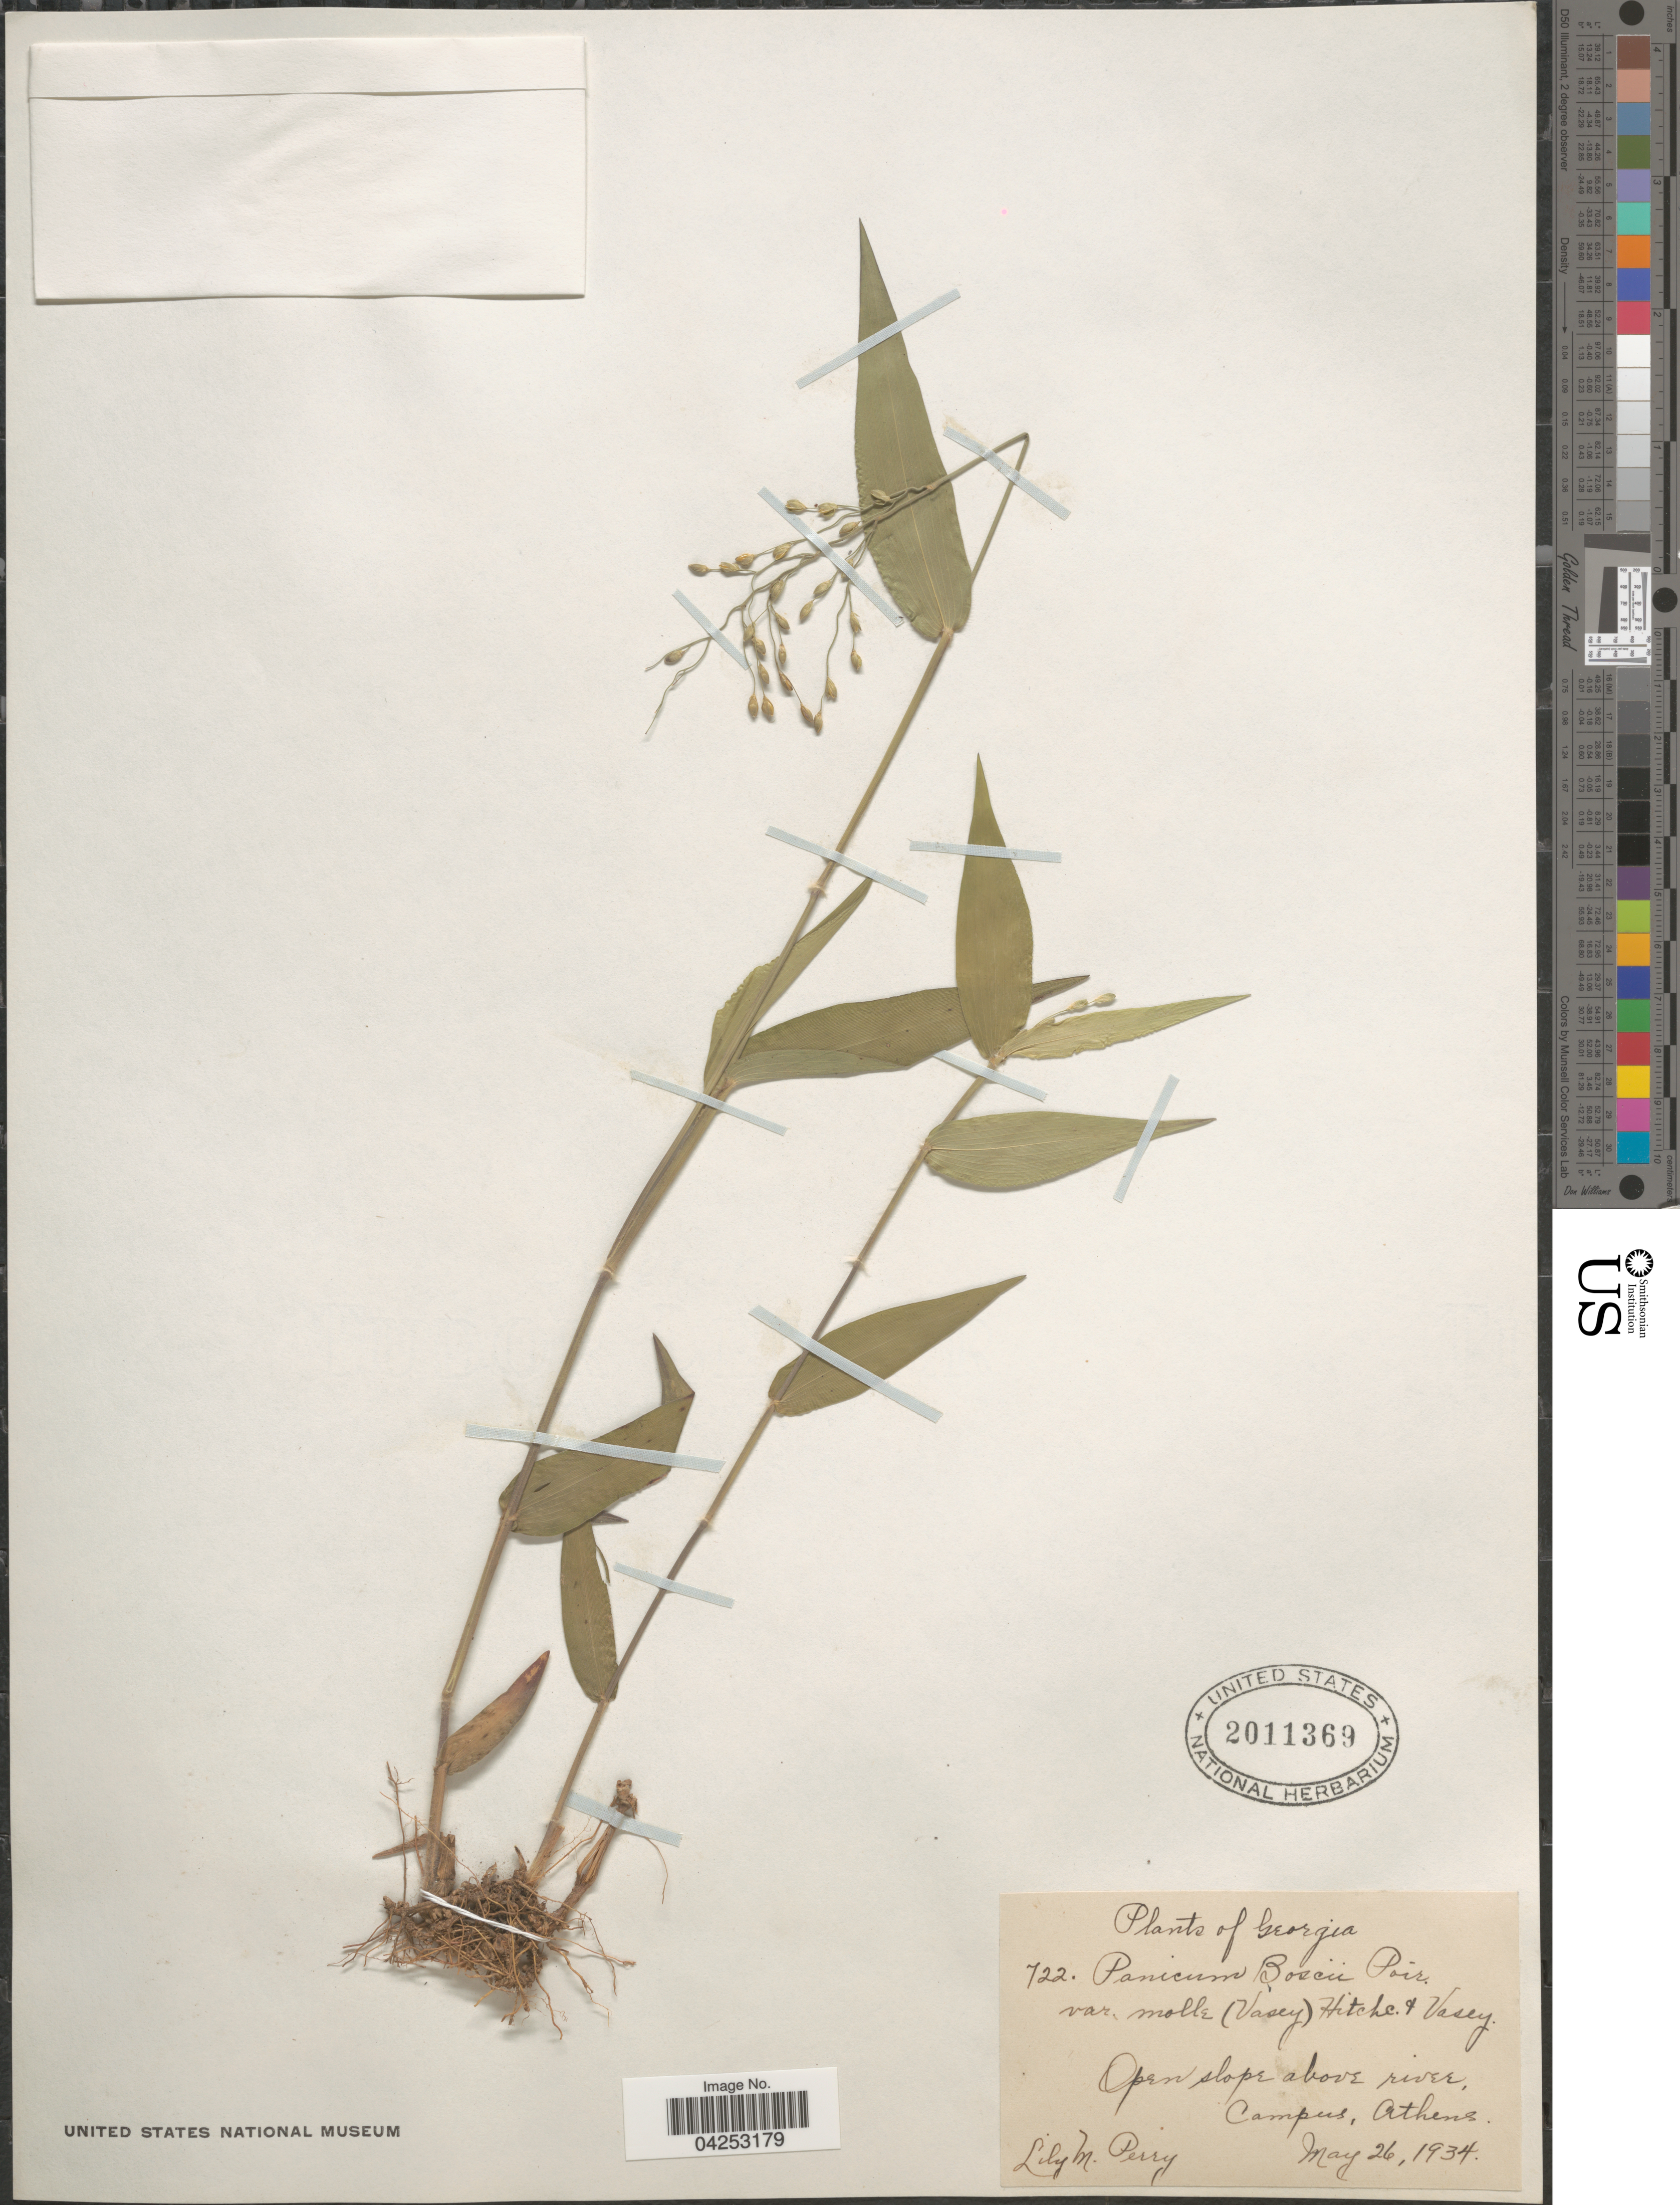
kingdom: Plantae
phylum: Tracheophyta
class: Liliopsida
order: Poales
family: Poaceae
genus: Dichanthelium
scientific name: Dichanthelium boscii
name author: (Poir.) Gould & C.A. Clark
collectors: L. M. Perry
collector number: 722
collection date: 1934-05-26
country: United States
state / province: Georgia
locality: Open slope above river, Campus, Athens.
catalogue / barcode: US 2011369